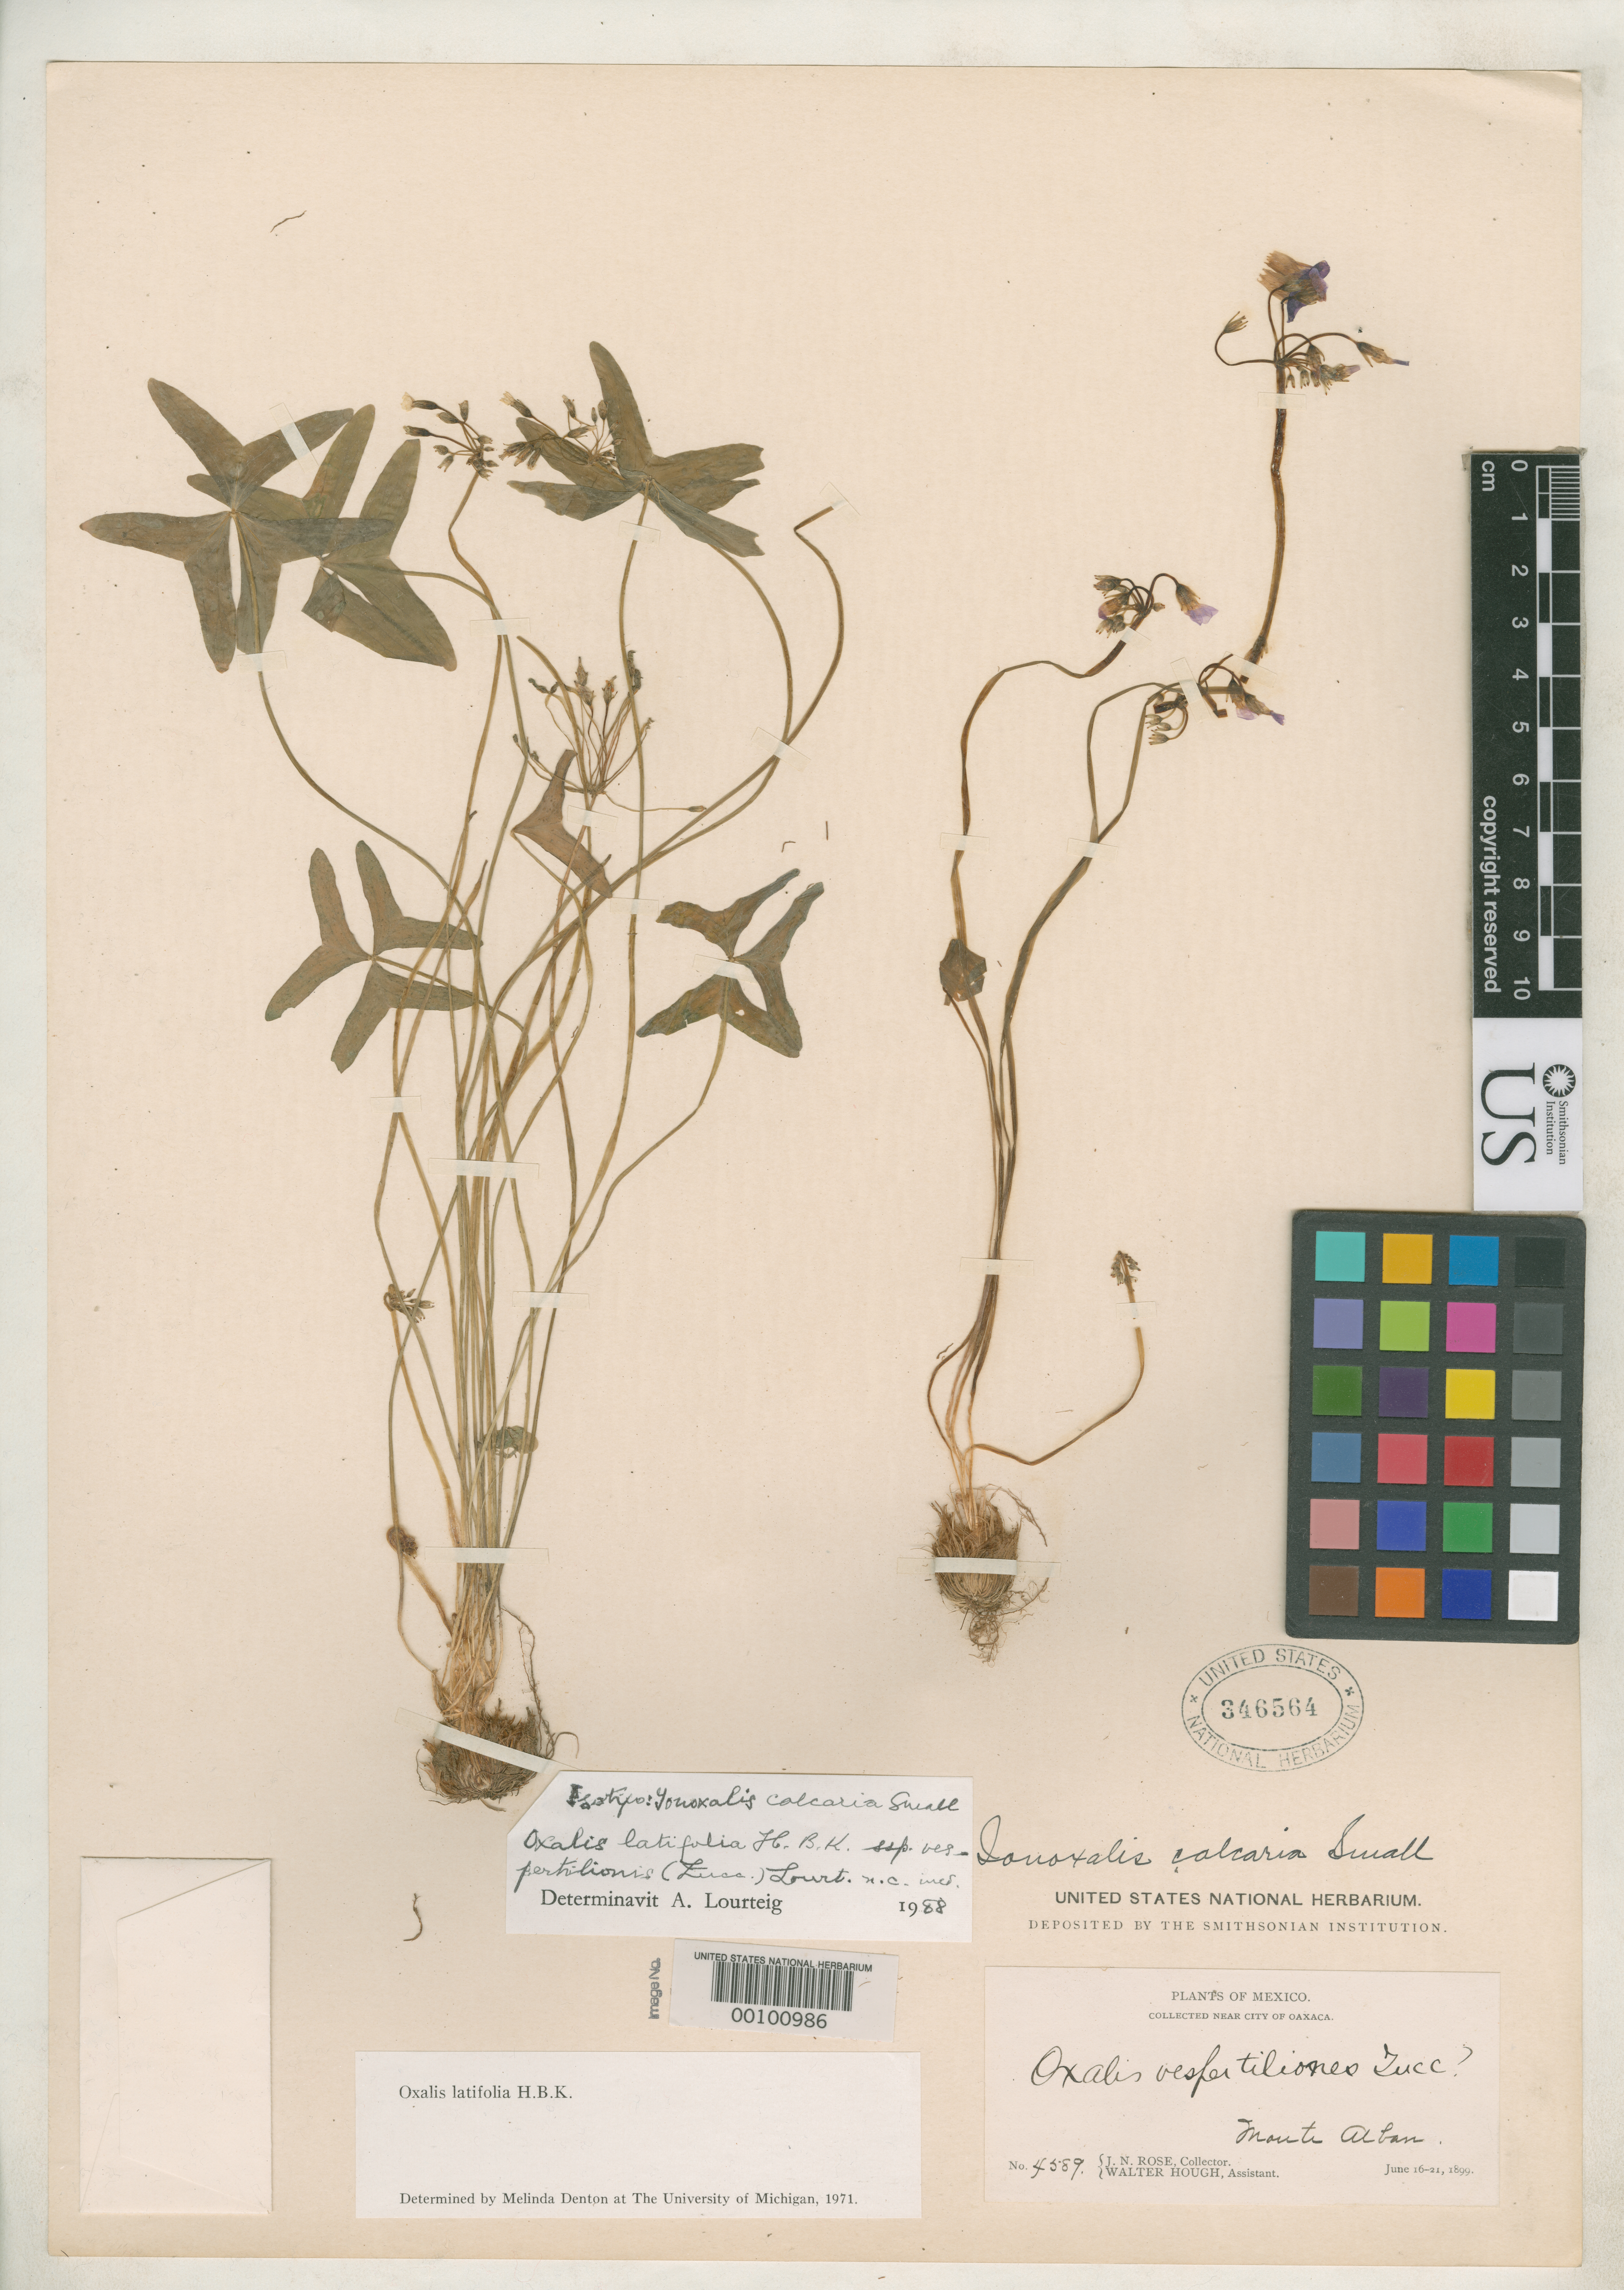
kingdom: Plantae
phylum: Tracheophyta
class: Magnoliopsida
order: Oxalidales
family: Oxalidaceae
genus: Ionoxalis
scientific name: Ionoxalis calcaria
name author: Small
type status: Isotype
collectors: J. N. Rose & W. Hough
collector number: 4589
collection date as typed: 16 Jun 1899 to 21 Jun 1899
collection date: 1899-06-16/1899-06-21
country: Mexico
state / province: Oaxaca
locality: Mt. Alban, near Oaxaca City.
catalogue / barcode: US 346564